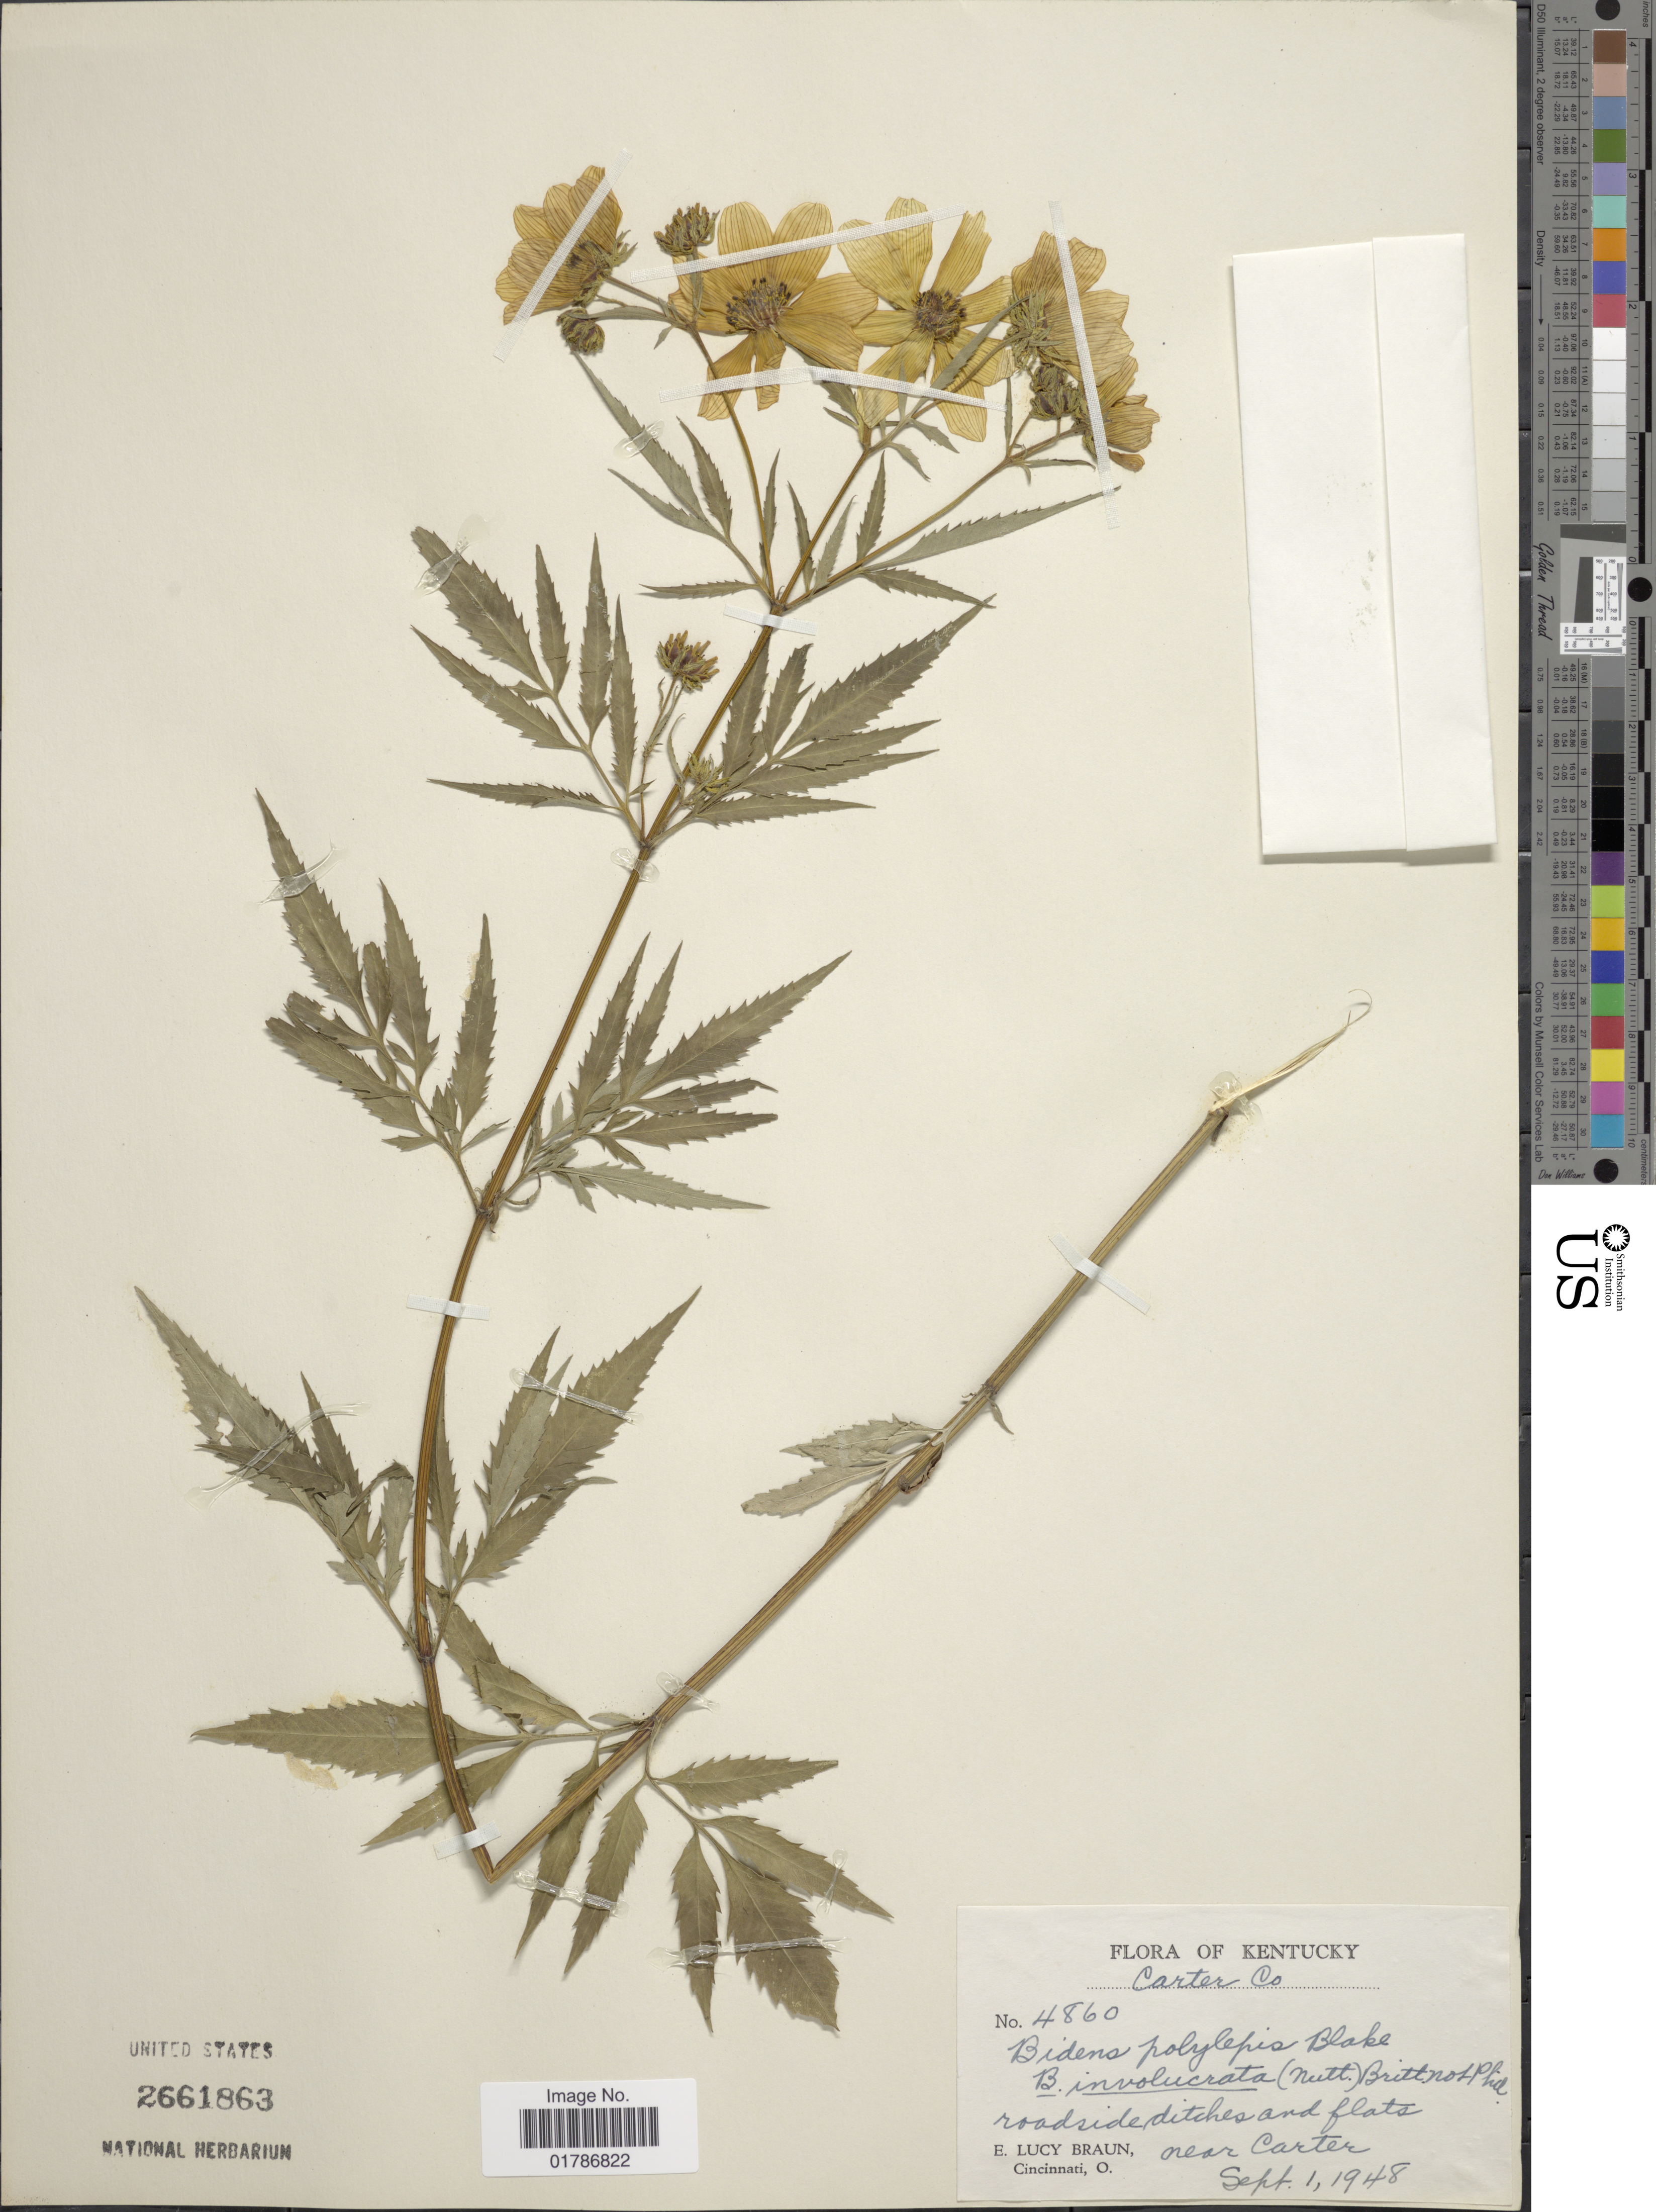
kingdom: Plantae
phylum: Tracheophyta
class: Magnoliopsida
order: Asterales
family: Asteraceae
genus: Bidens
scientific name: Bidens polylepis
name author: S.F. Blake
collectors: E. L. Braun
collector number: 4860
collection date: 1948-09-01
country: United States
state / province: Kentucky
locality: Carter Co., near Carter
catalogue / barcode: US 2661863